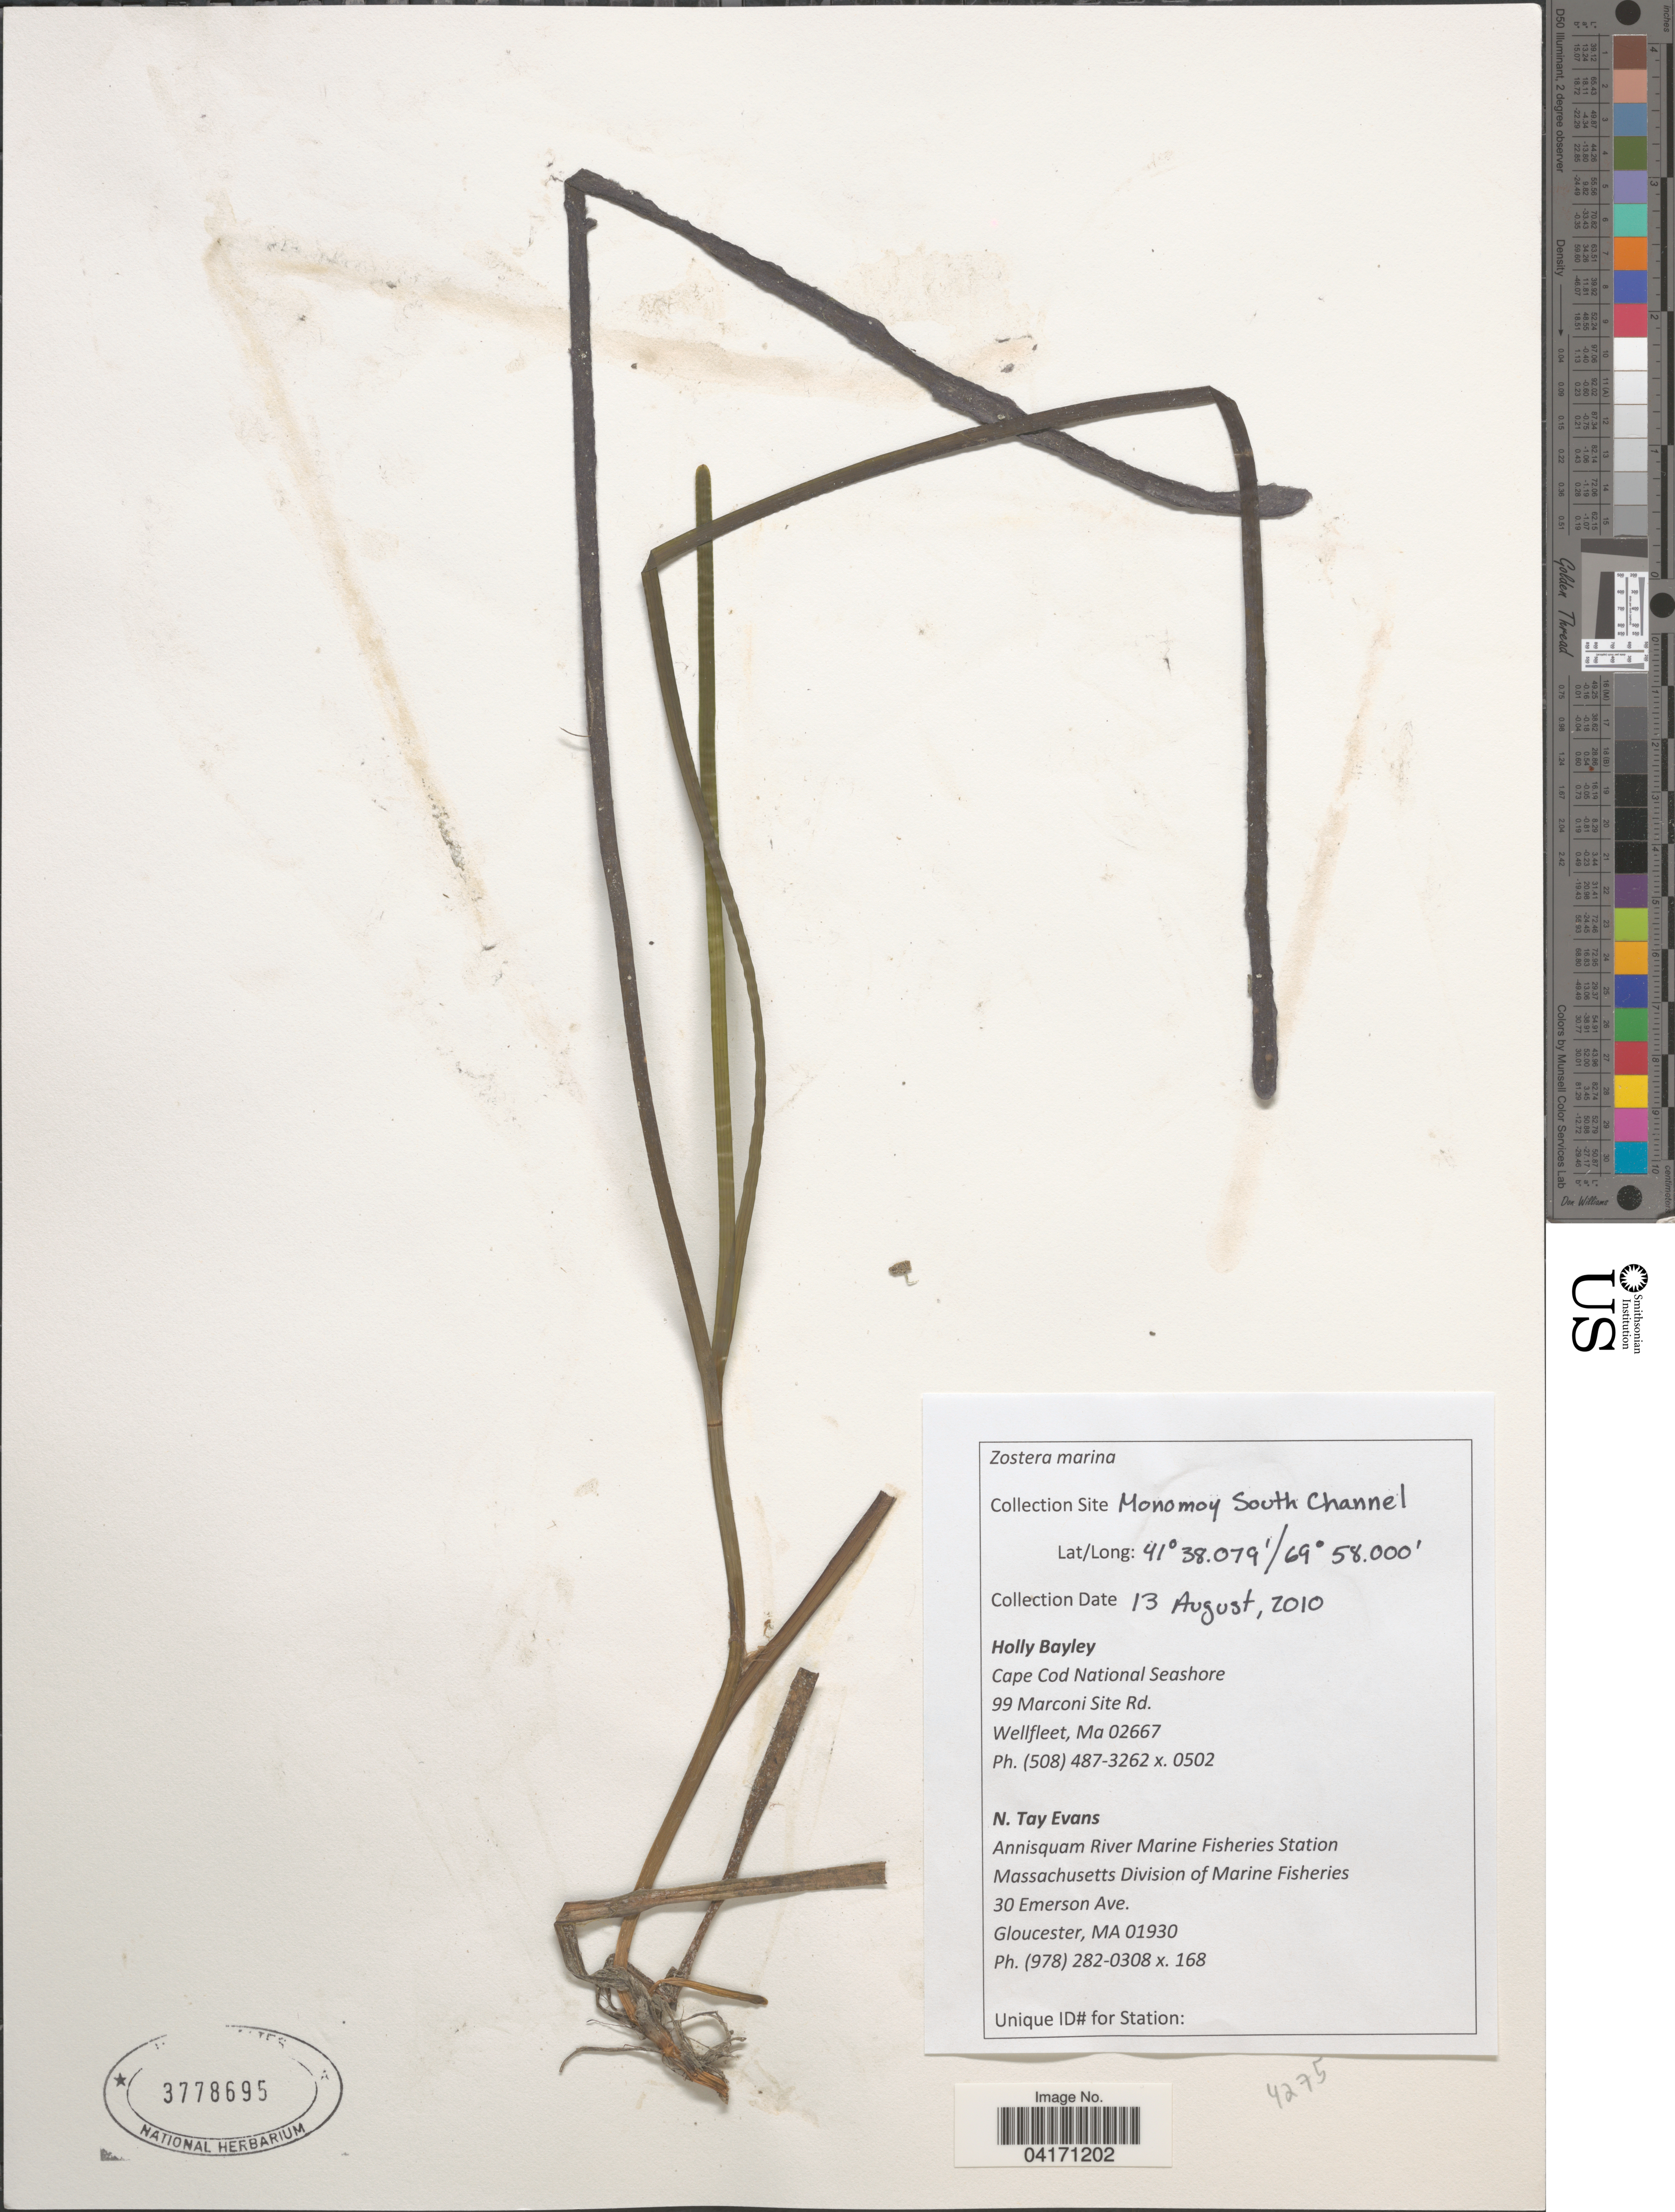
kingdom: Plantae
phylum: Tracheophyta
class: Liliopsida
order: Alismatales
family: Zosteraceae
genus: Zostera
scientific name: Zostera marina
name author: L.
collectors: H. Bayley & N. Evans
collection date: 2010-08-13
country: United States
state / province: Massachusetts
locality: Monomoy South Channel.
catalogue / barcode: US 3778695